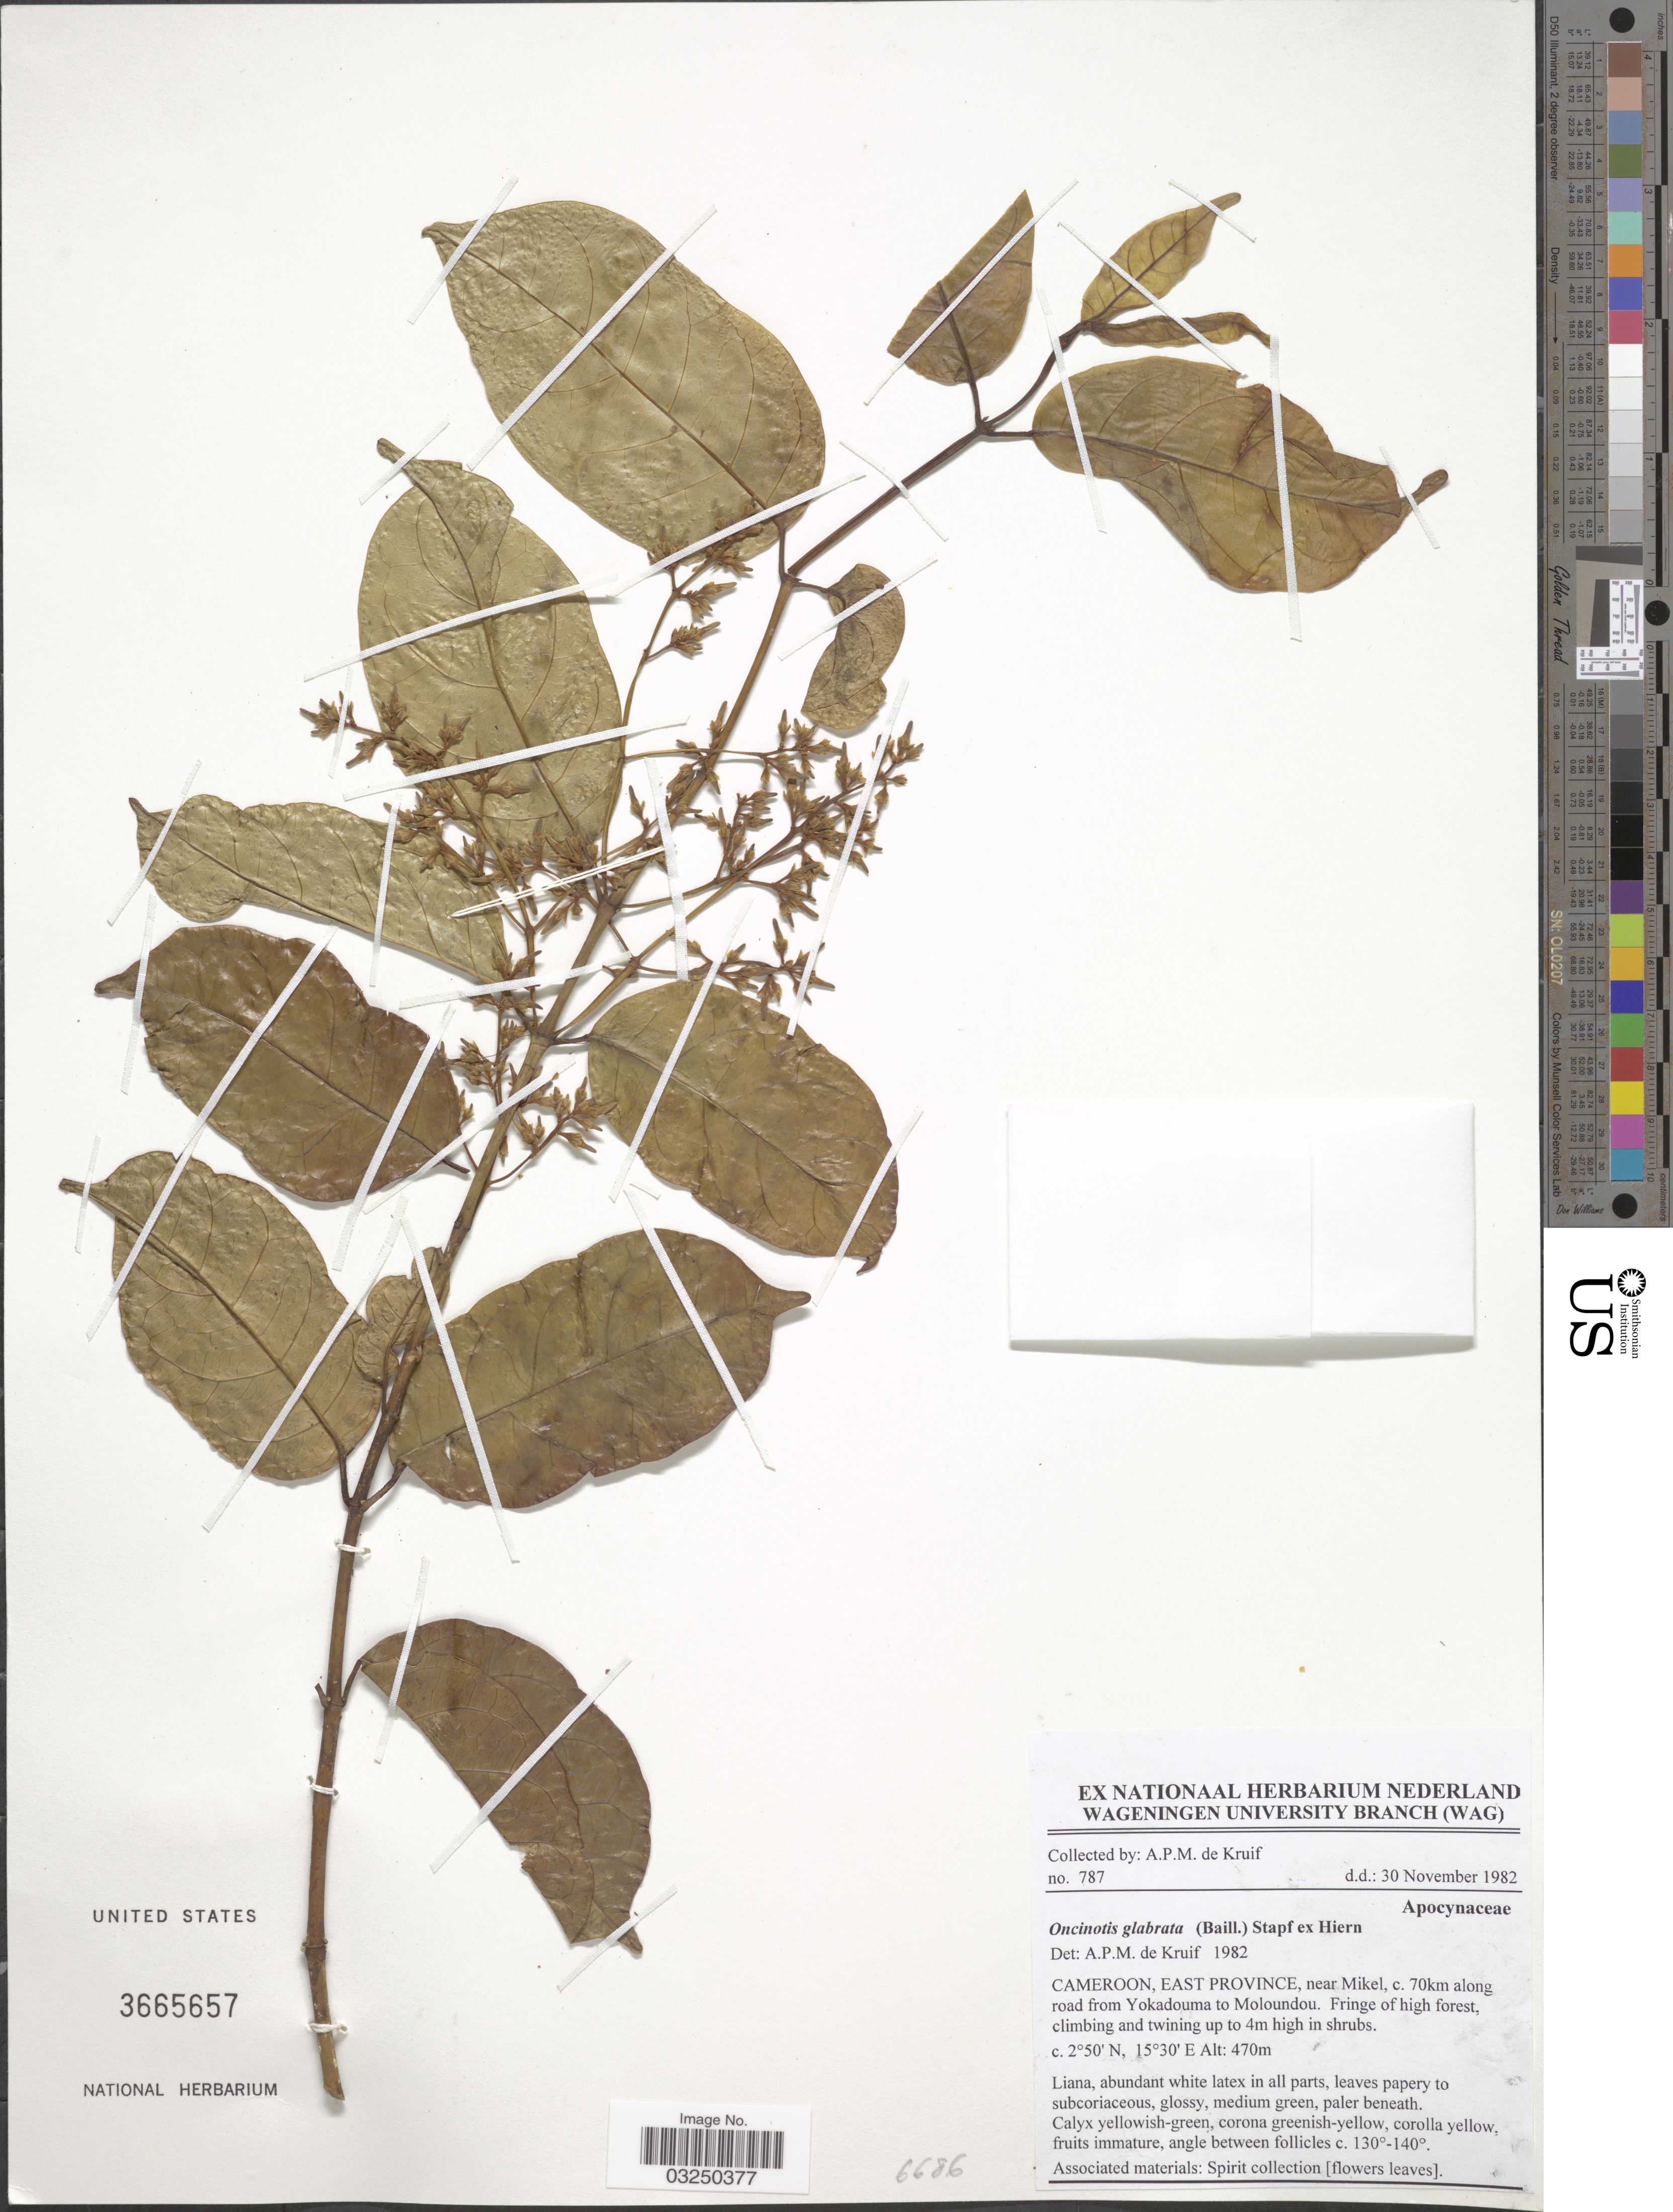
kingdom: Plantae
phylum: Tracheophyta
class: Magnoliopsida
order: Gentianales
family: Apocynaceae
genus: Oncinotis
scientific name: Oncinotis glabrata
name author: (Baill.) Stapf ex Hiern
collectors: A. P. de Kruif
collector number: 787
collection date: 1982-11-30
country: Cameroon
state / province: Est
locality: East Province, near Mikel, c. 70km along road from Yokadouma to Moloundou.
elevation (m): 470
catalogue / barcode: US 3665657